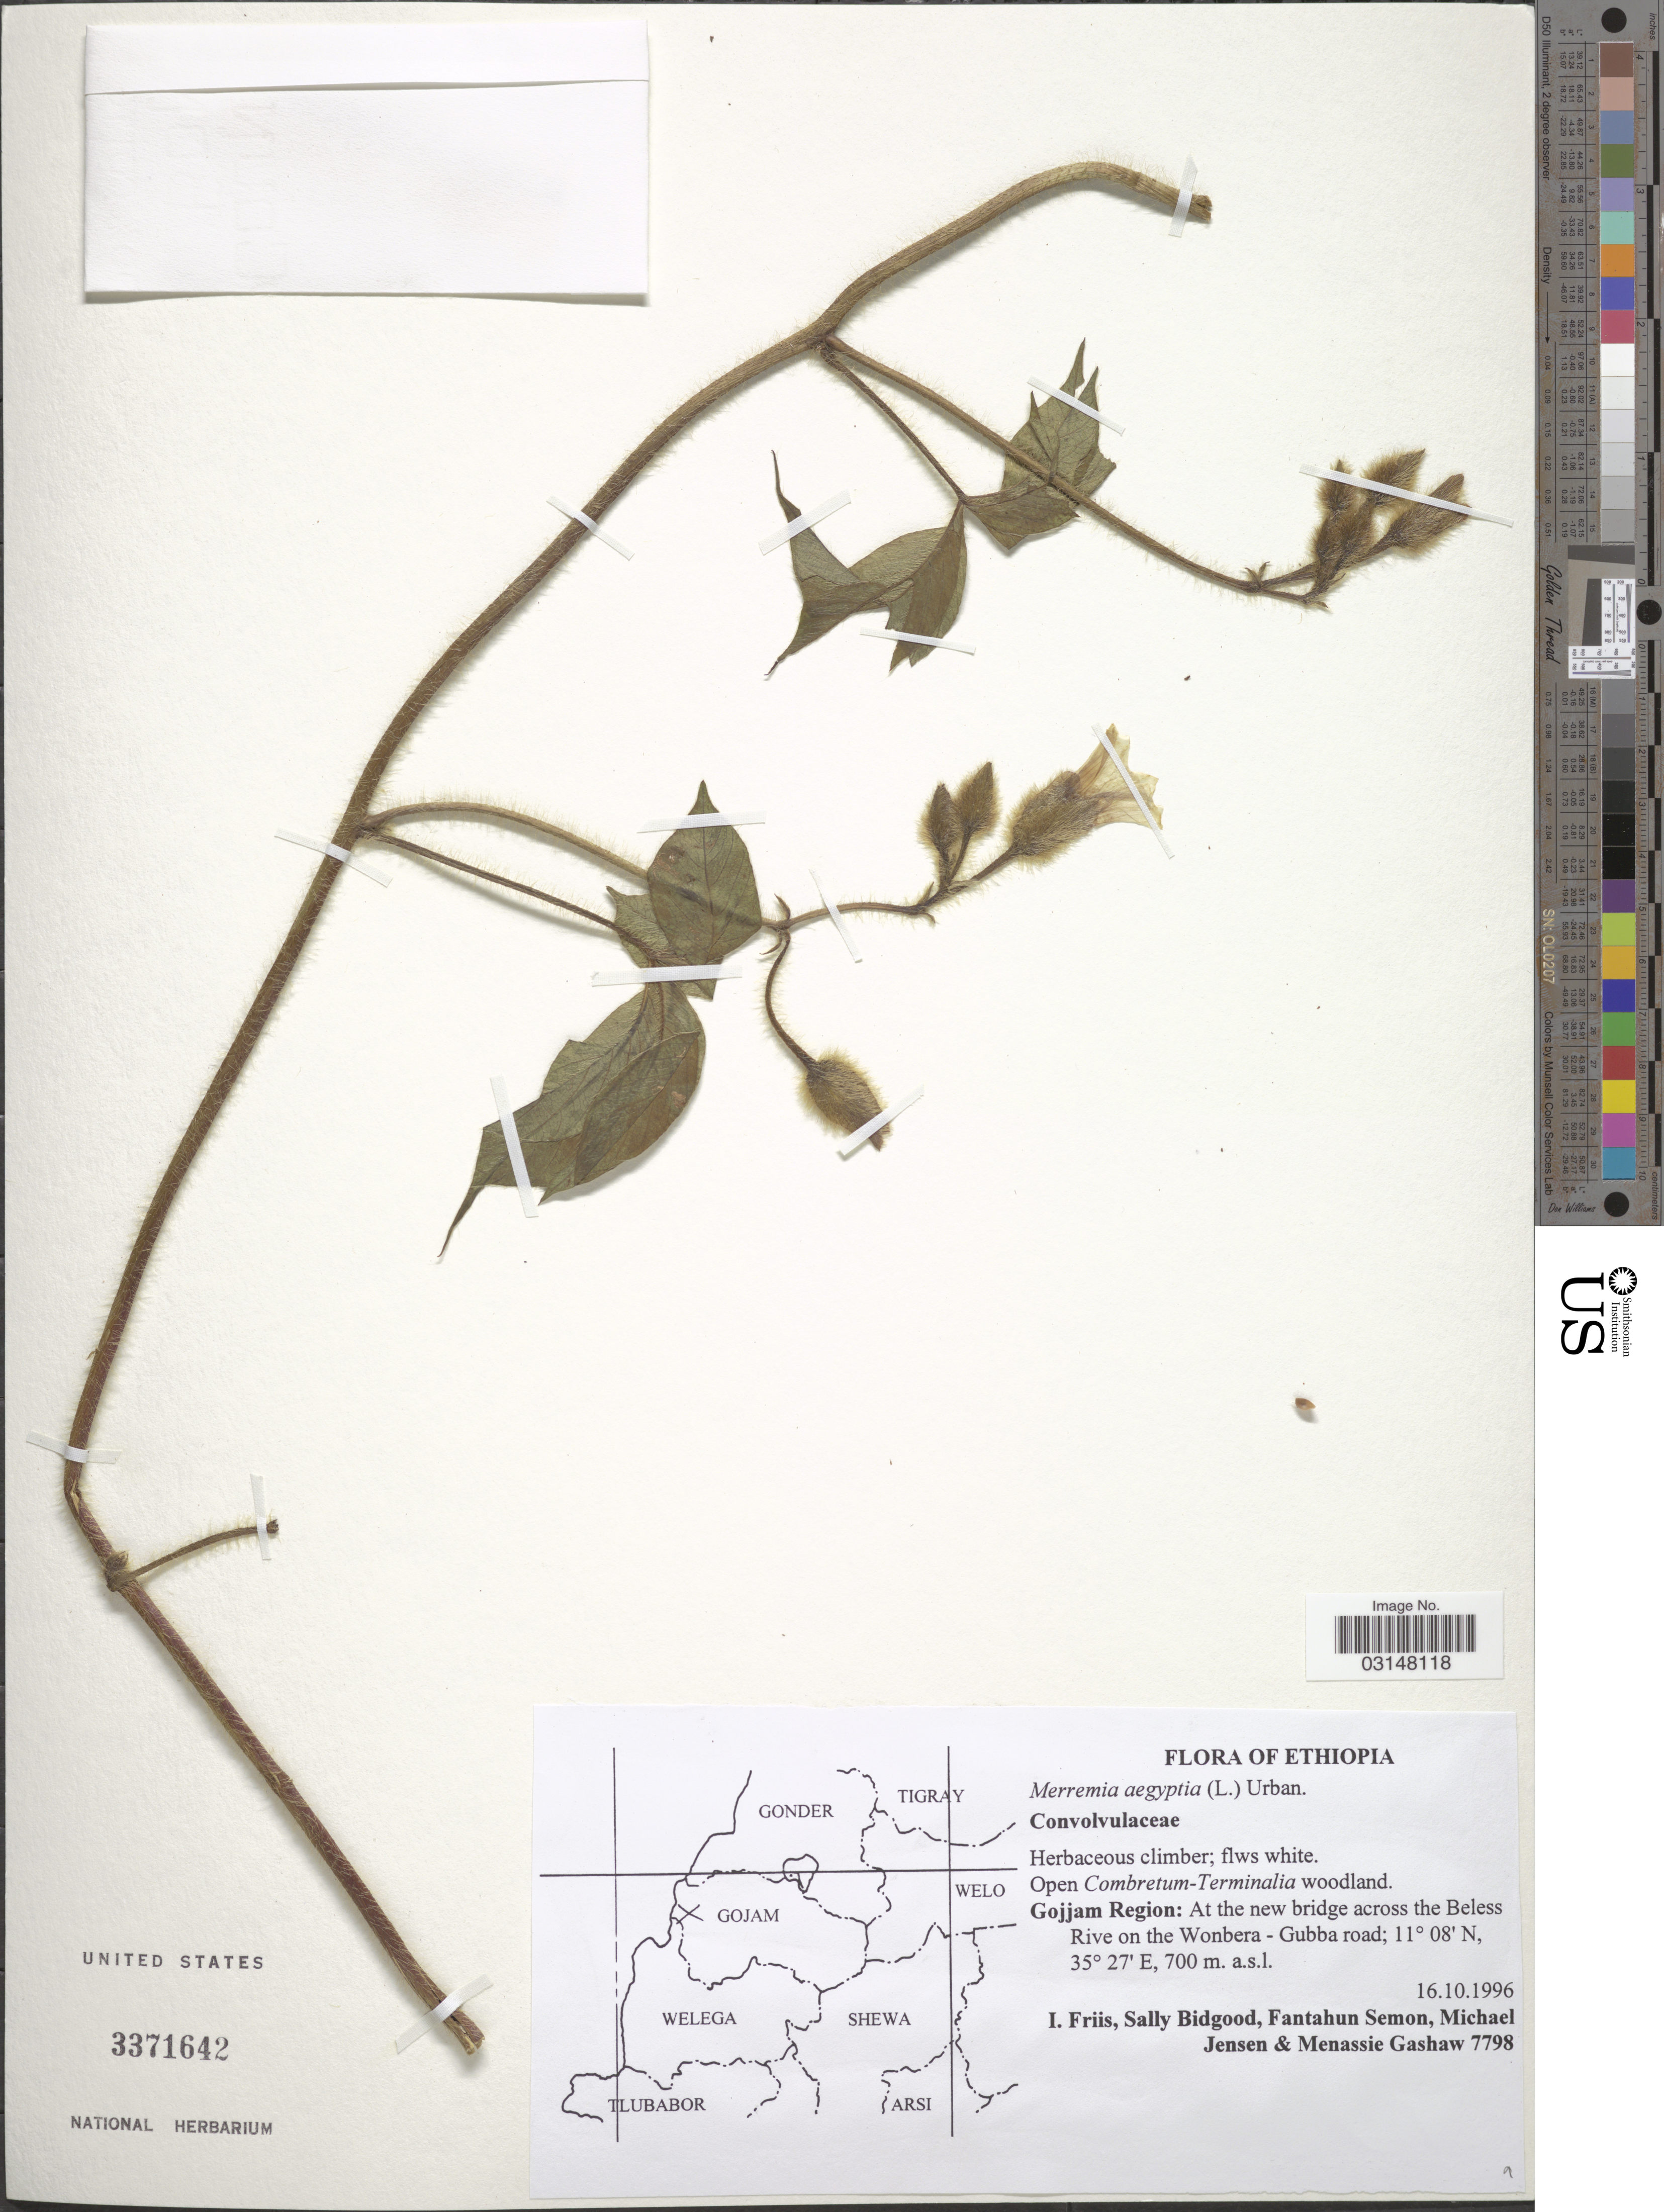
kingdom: Plantae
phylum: Tracheophyta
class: Magnoliopsida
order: Solanales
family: Convolvulaceae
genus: Distimake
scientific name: Distimake aegyptius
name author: (L.) A. R. Simões & Staples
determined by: Strong, Mark T., (BOT), Smithsonian Institution - National Museum of Natural History (UNITED STATES)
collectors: I. Friis, S. Bidgood, F. Semon, M. Jensen & M. Gashaw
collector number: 7798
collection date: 1996-10-16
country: Ethiopia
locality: Gojjam Region: At the new bridge across the Beless Rive on the Wonbera - Gubba road.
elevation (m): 700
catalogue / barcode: US 3371642